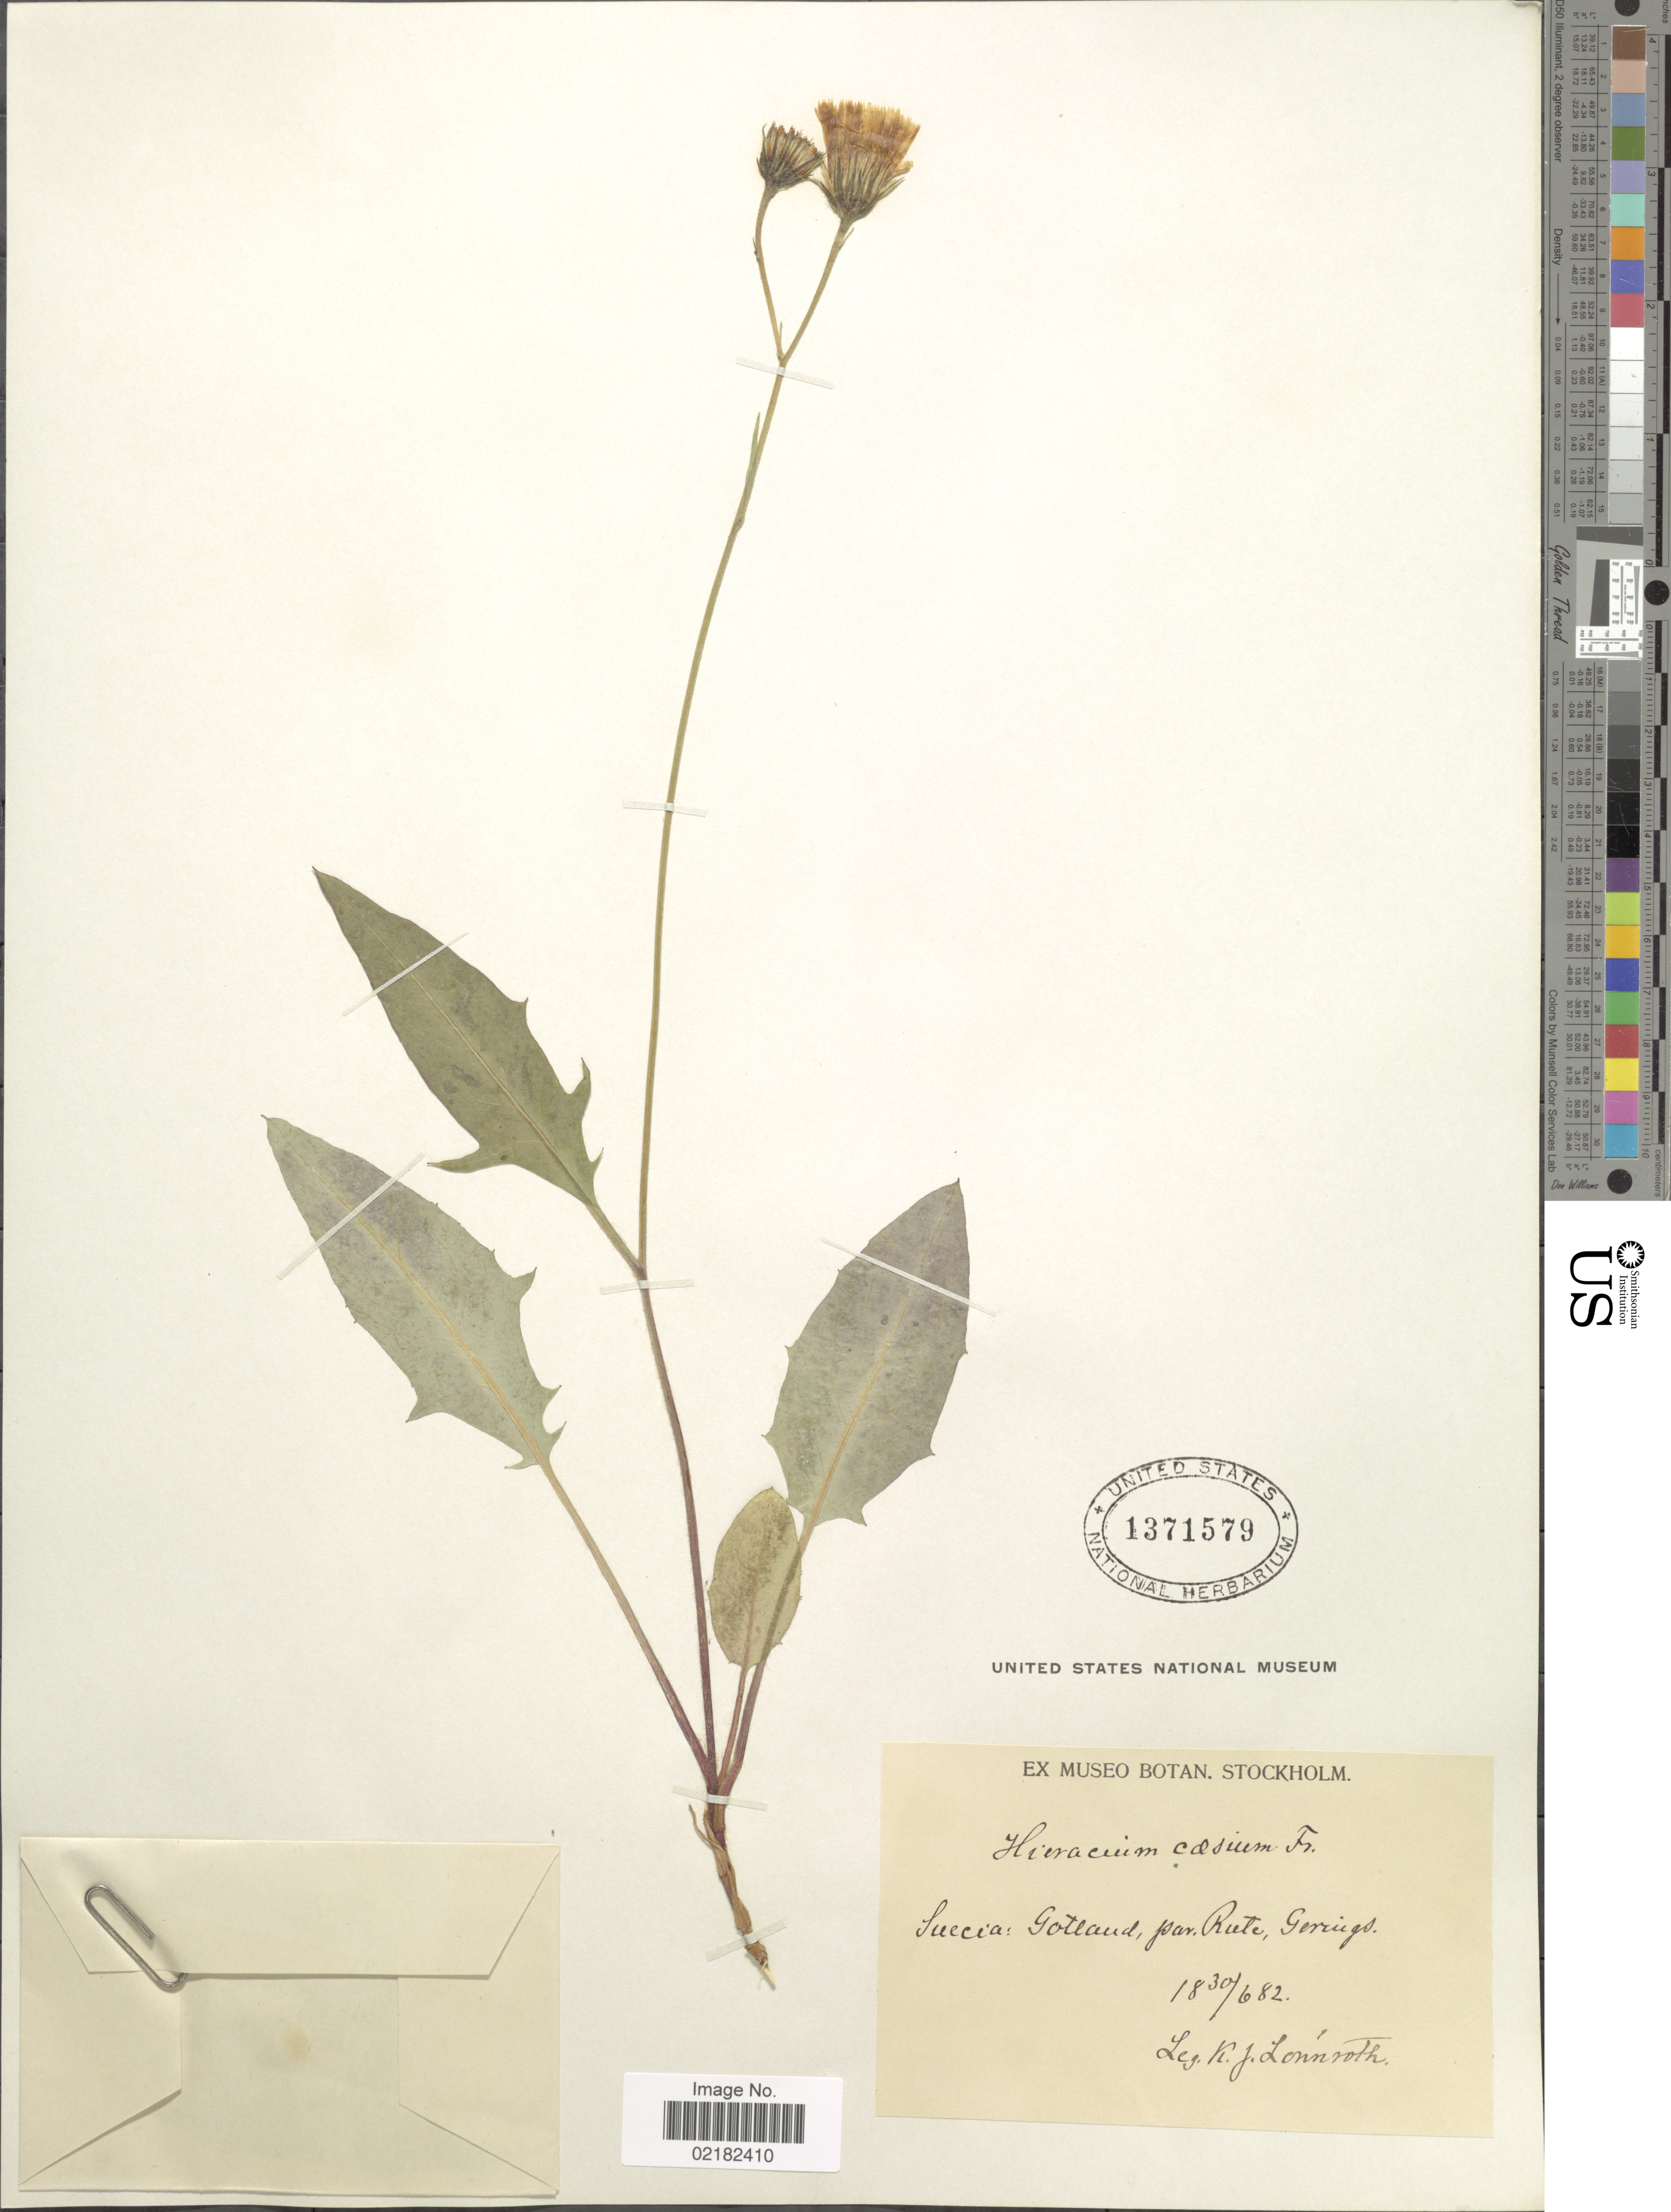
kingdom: Plantae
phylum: Tracheophyta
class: Magnoliopsida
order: Asterales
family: Asteraceae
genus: Hieracium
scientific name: Hieracium caesium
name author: (Fr.) Fr.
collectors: K. Lonnroth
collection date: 1882-06-30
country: Sweden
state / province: Gotland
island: Gotland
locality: Par. Rute, Geriugs. [interpreted]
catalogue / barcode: US 1371579